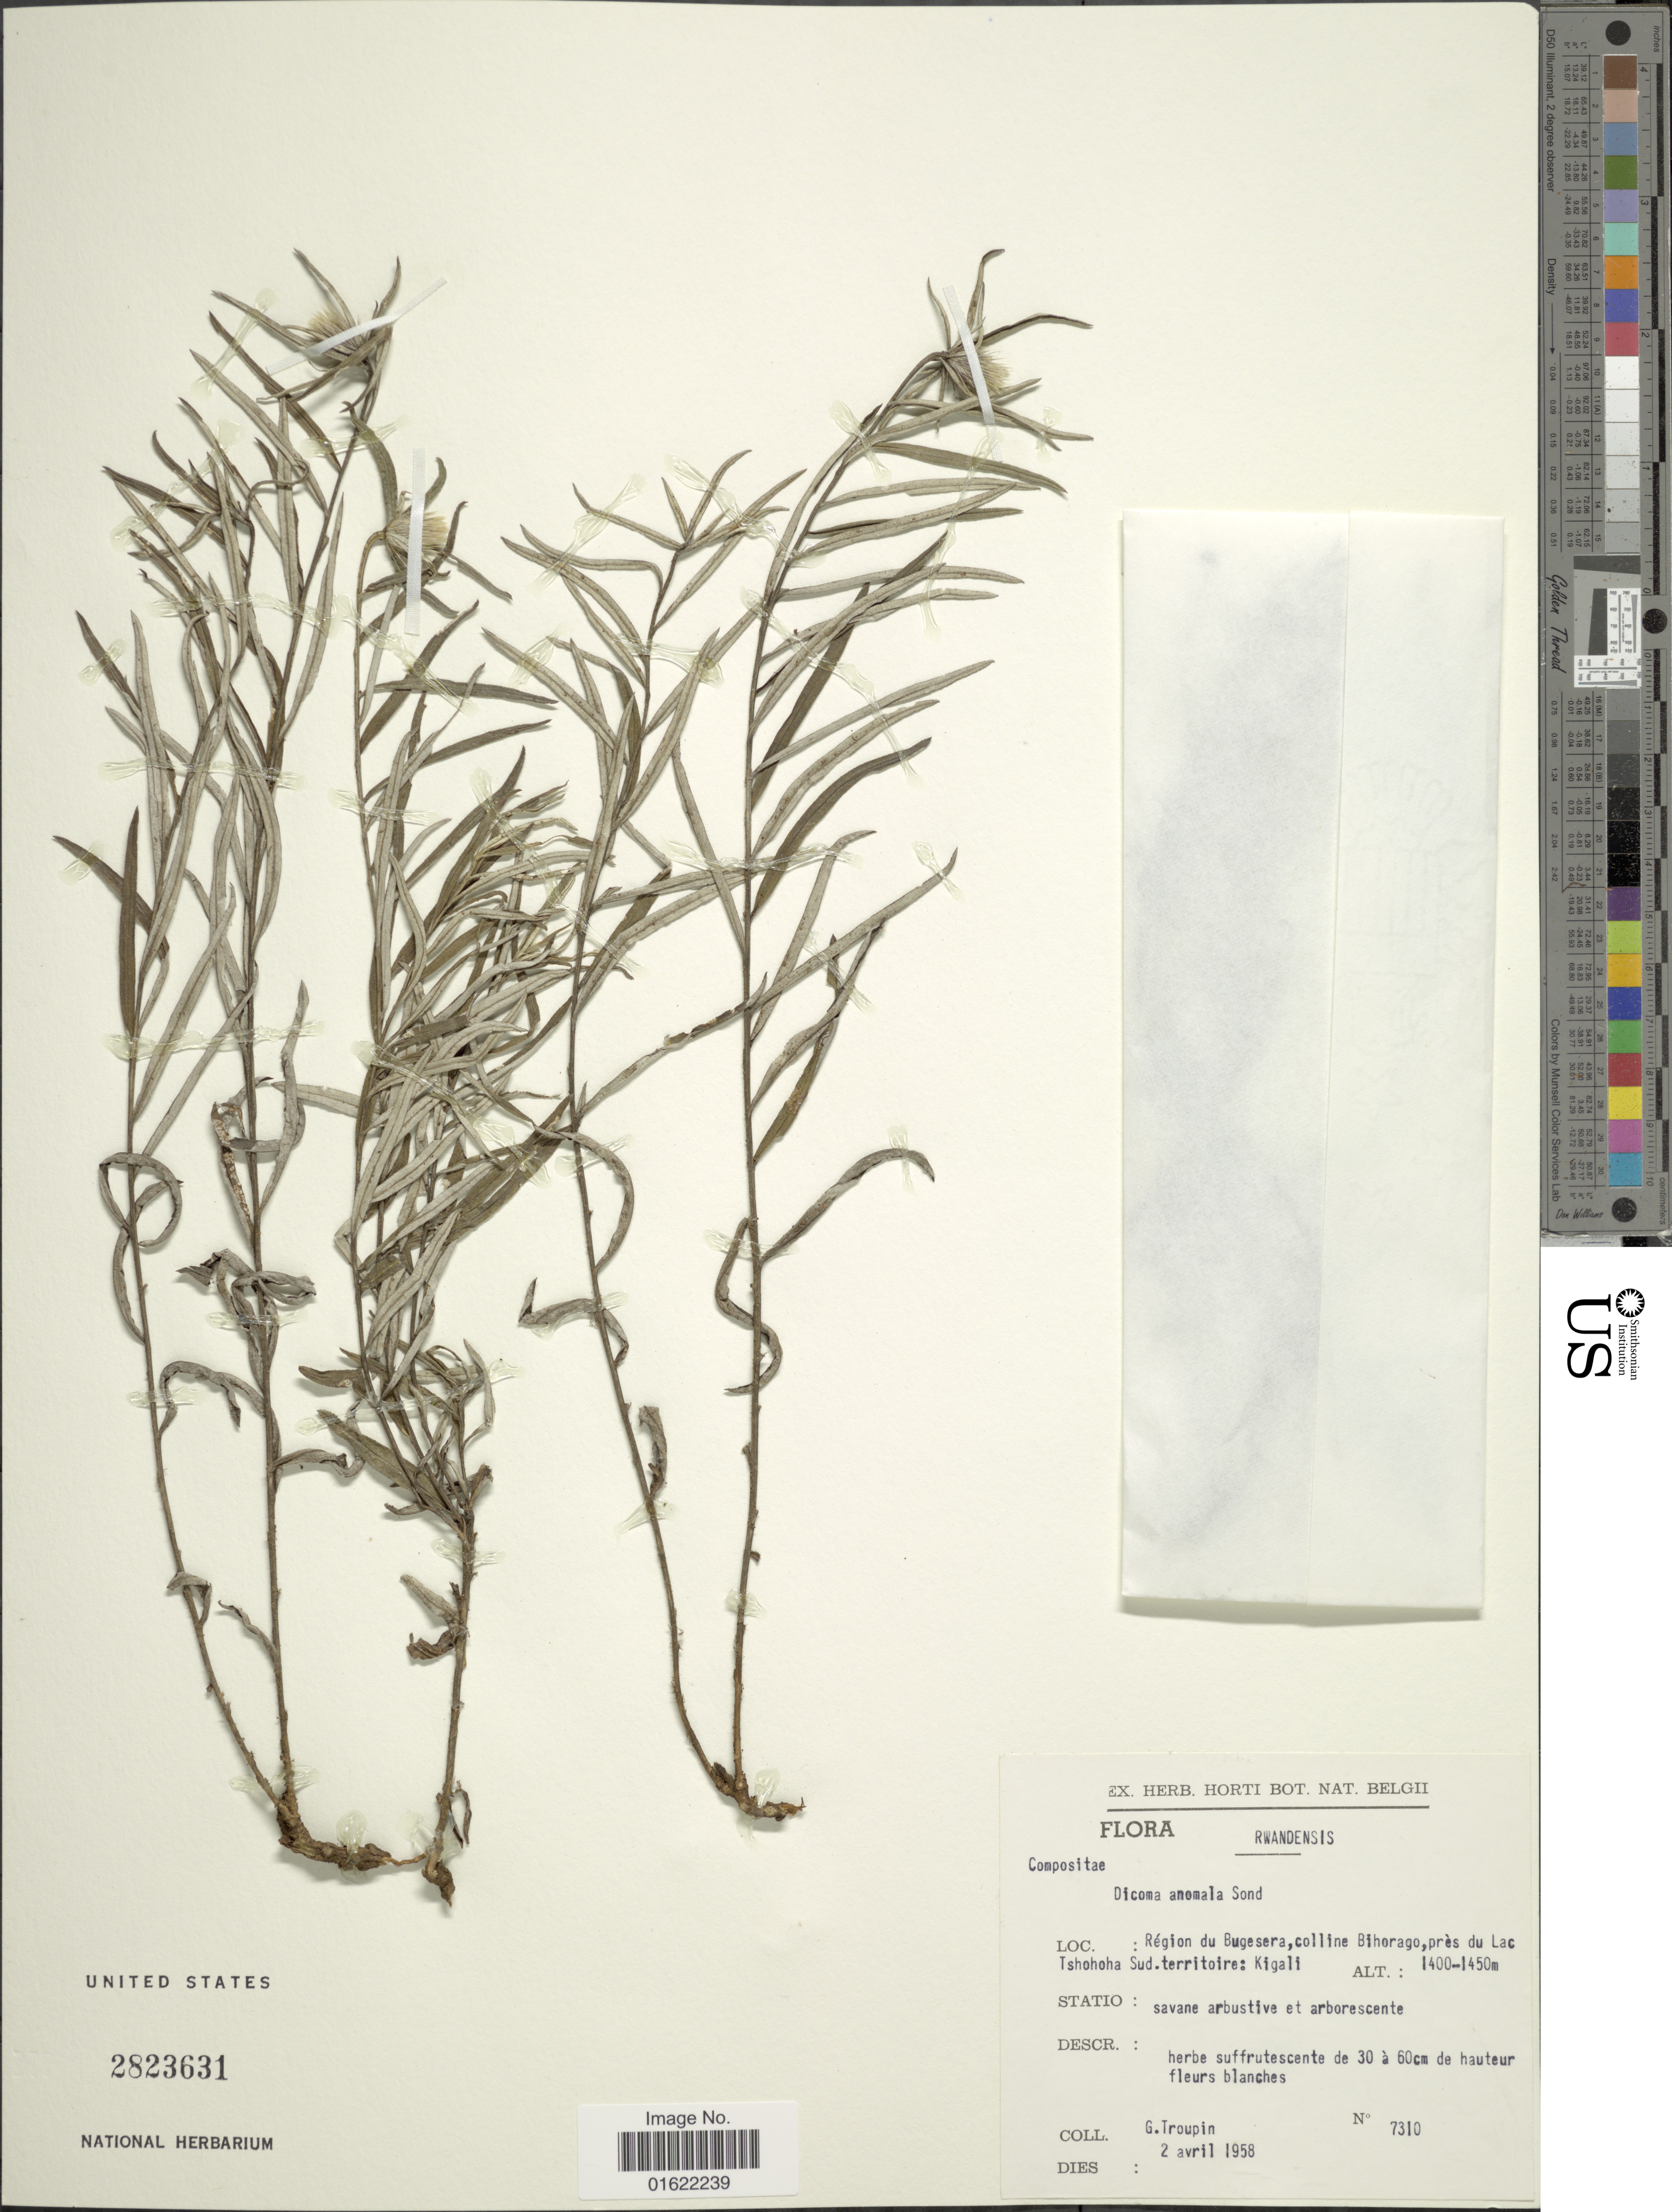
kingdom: Plantae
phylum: Tracheophyta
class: Magnoliopsida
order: Asterales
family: Asteraceae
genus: Dicoma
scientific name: Dicoma anomala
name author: Sond.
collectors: G. Troupin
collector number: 7310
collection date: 1958-04-02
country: Rwanda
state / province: Kigali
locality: Rwandensis. Region du Bugesera, colline Bihorago, pres du Lac Tshohoha Sud. territoire: Kigali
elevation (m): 1400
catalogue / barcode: US 2823631